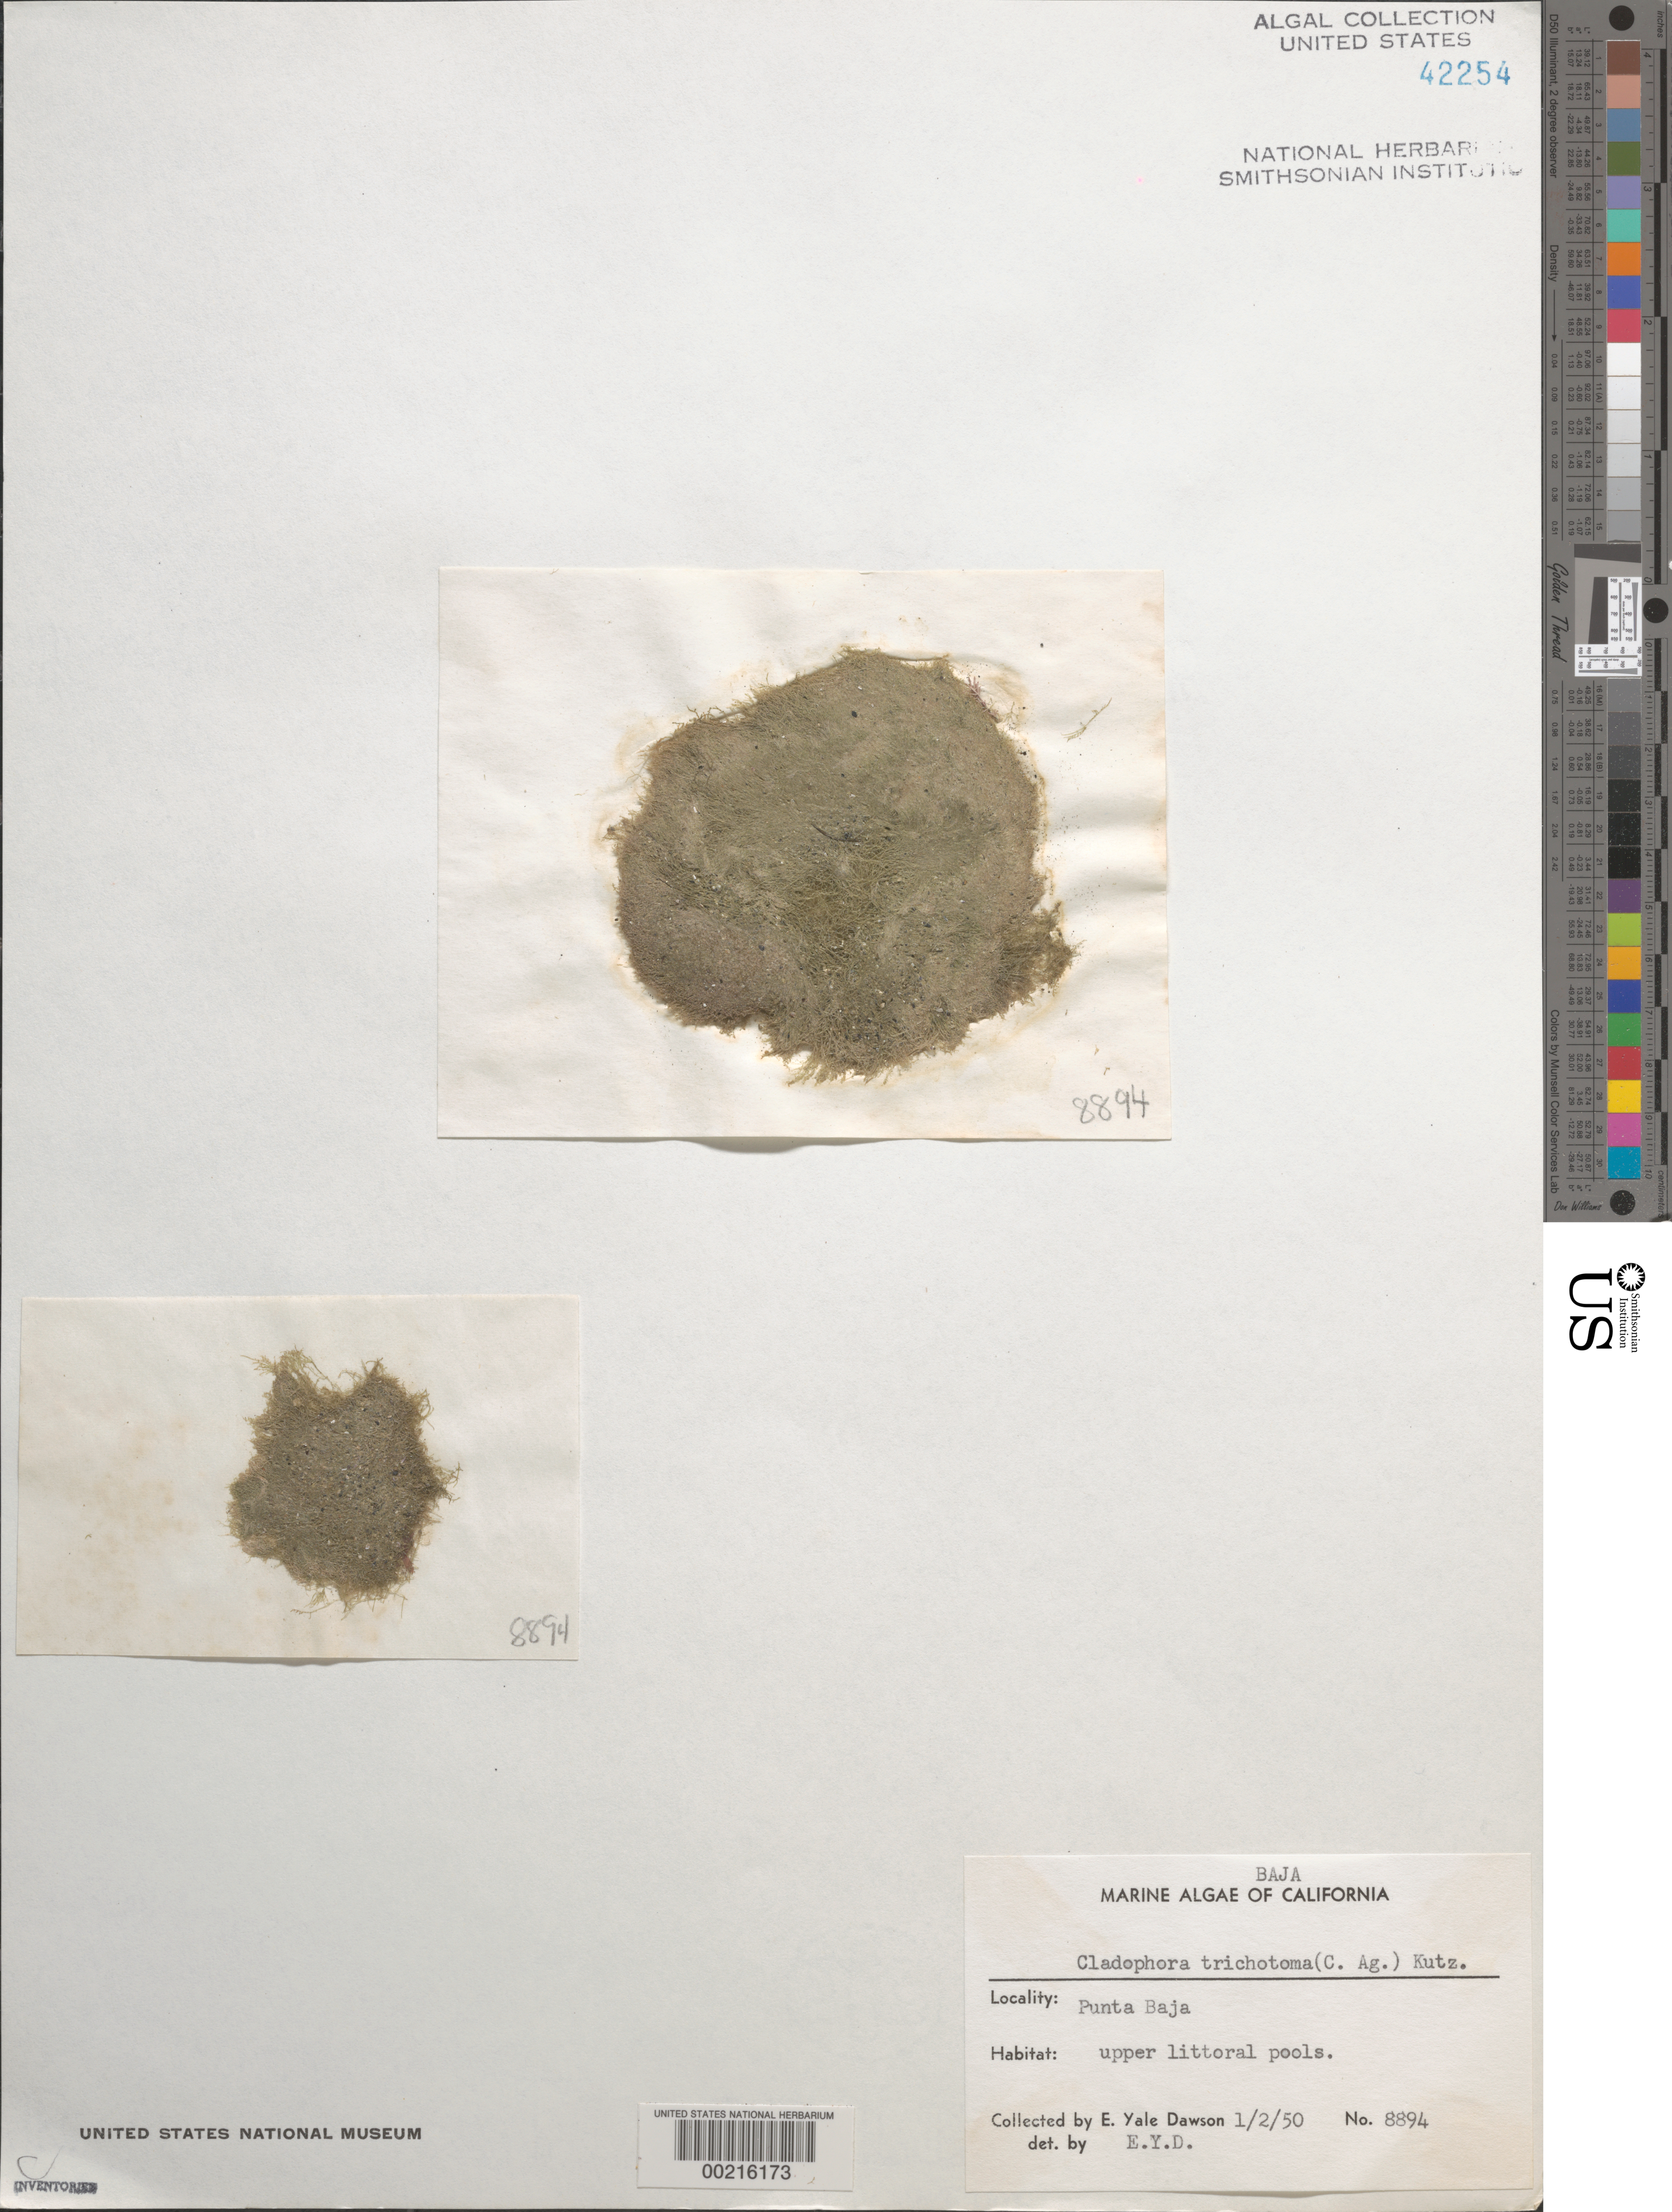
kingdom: Plantae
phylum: Chlorophyta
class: Ulvophyceae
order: Cladophorales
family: Cladophoraceae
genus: Cladophora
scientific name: Cladophora laetevirens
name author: (Dillwyn) Kütz.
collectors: E. Y. Dawson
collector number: EYD 8894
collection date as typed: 02 Jan 1950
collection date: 1950-01-02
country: Mexico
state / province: Baja California Norte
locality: Punta Baja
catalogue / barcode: US 42254